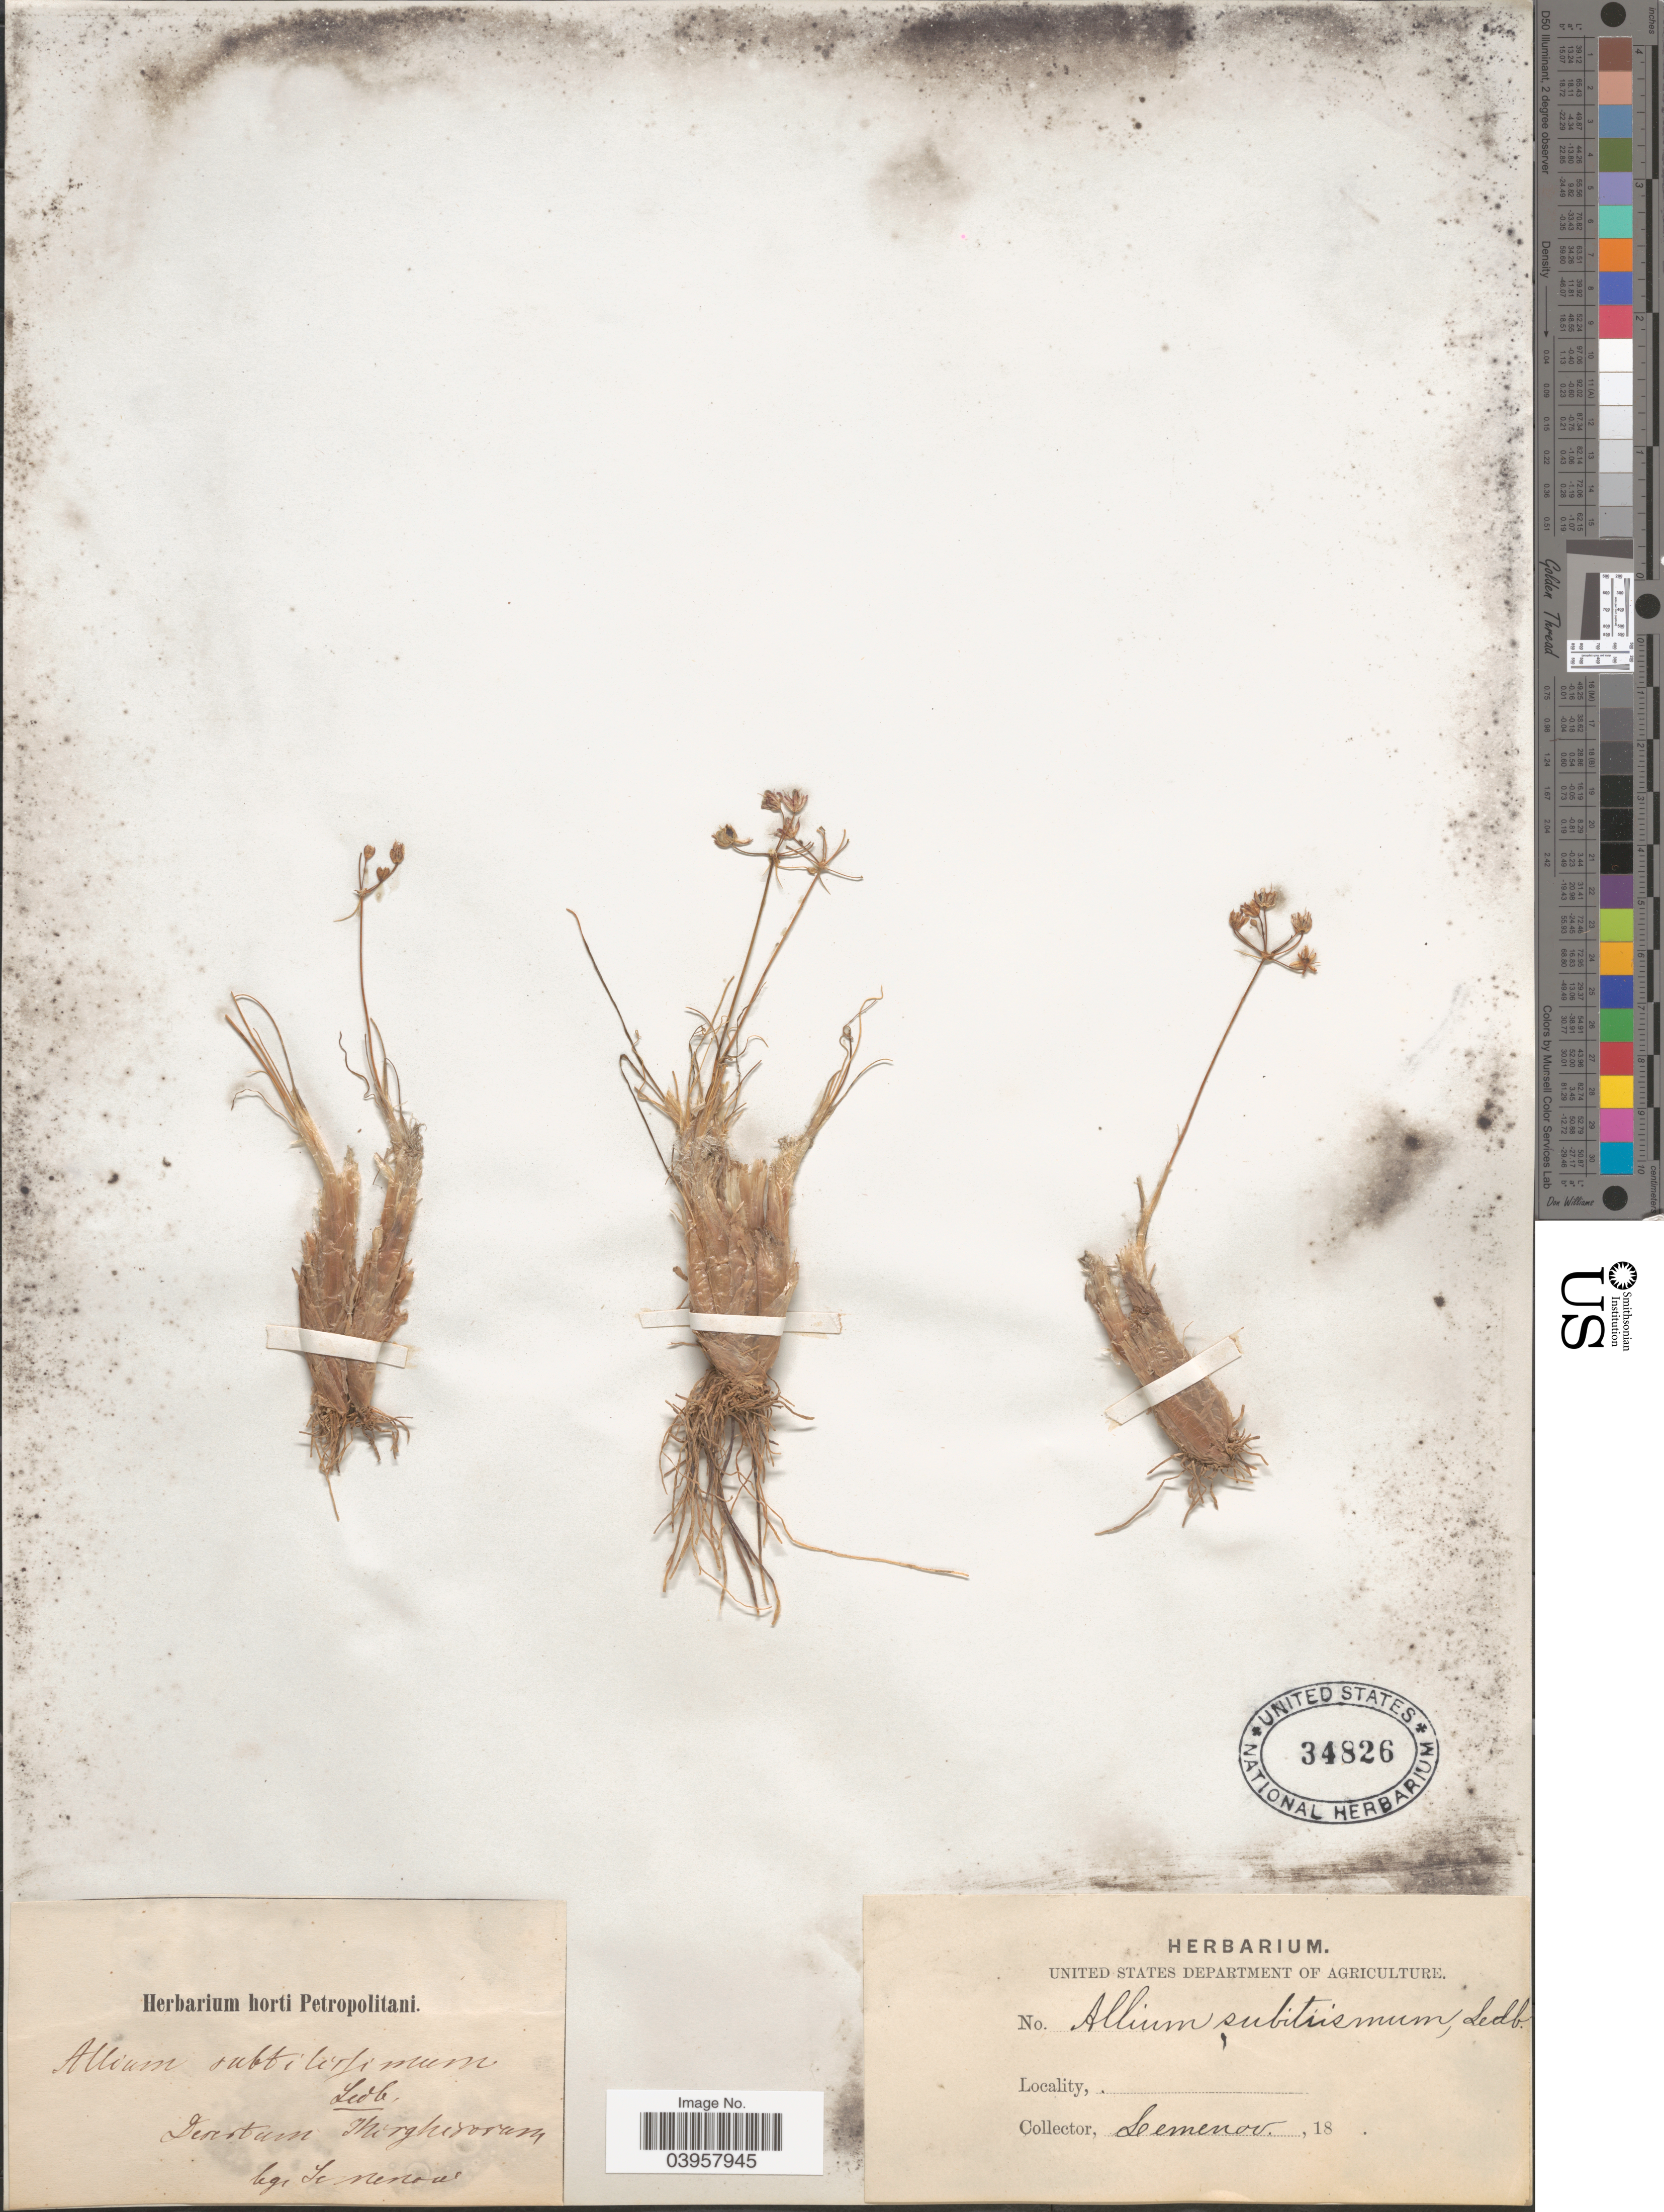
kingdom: Plantae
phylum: Tracheophyta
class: Liliopsida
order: Asparagales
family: Amaryllidaceae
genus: Allium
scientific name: Allium subtilissimum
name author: Ledeb.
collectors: P. P. Semenov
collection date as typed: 18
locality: Desertum Kirghisorum. [interpreted]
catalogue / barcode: US 34826